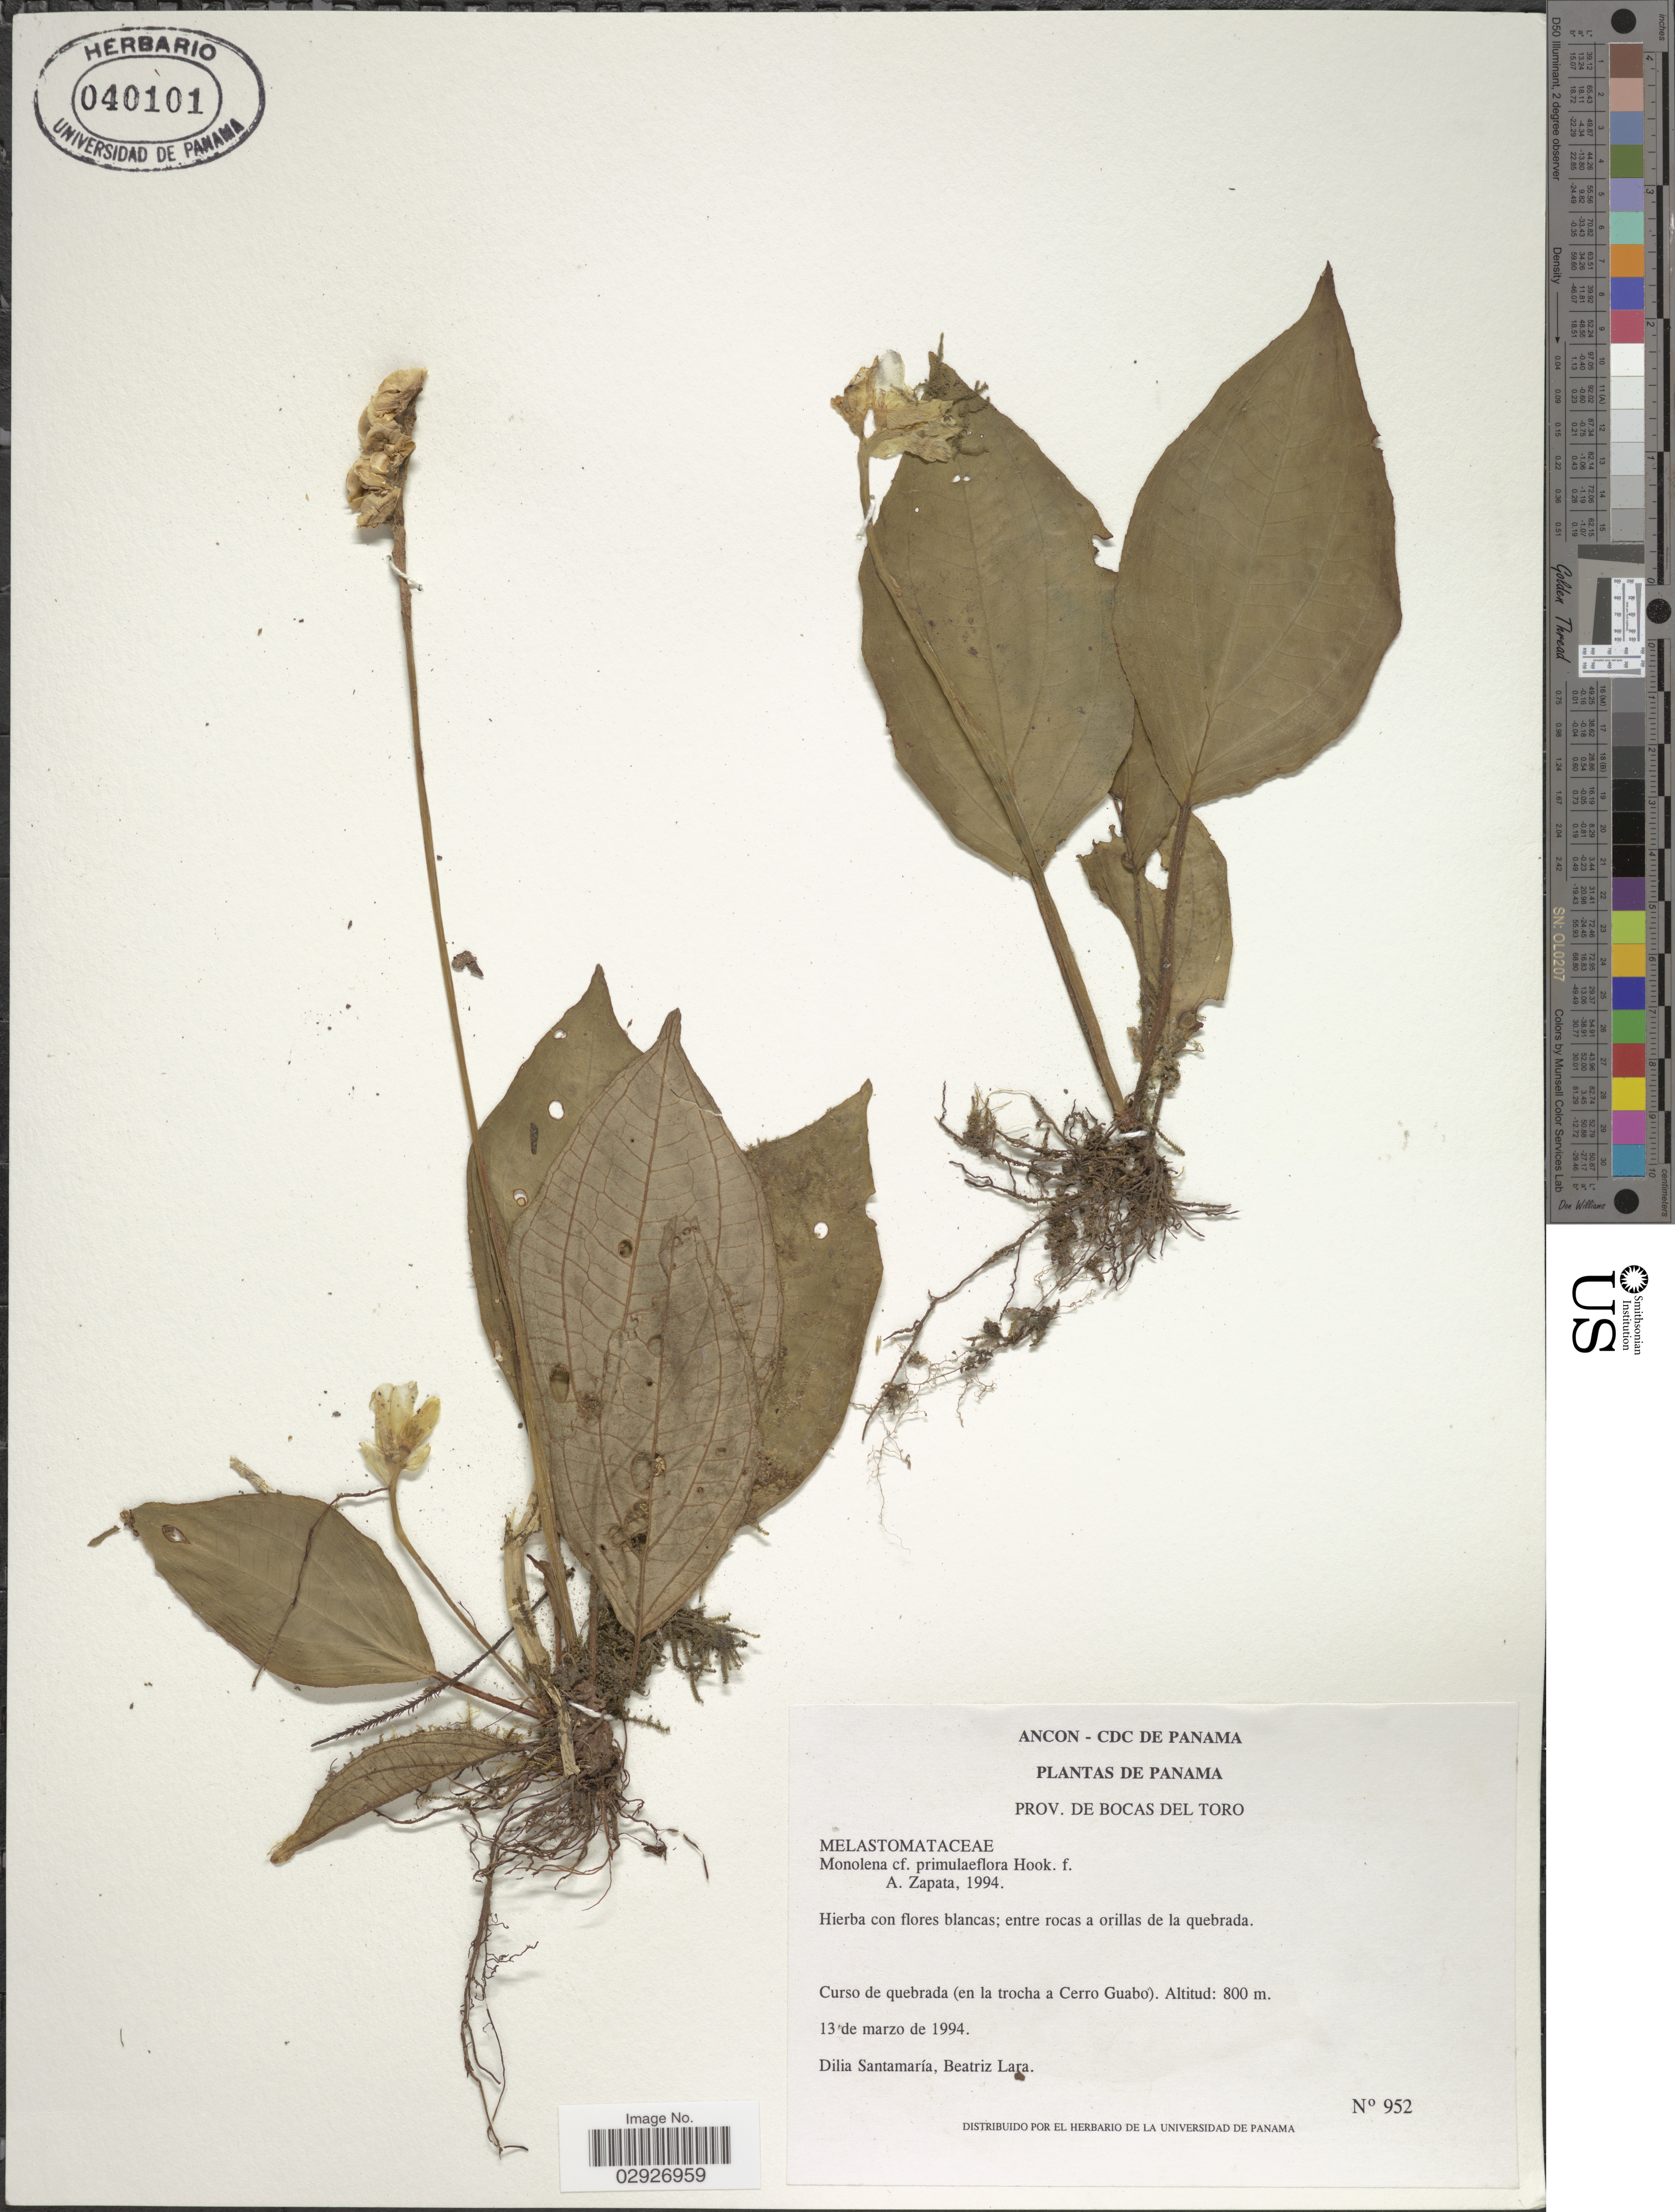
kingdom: Plantae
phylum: Tracheophyta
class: Magnoliopsida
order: Myrtales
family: Melastomataceae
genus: Monolena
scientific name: Monolena primulaeflora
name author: Hook. f.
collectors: D. Santamaria & B. Lara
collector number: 952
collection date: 1994-03-13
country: Panama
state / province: Bocas del Toro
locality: Prov. de Bocas del Toro. Curso de quebrada (en la trocha a Cerro Guabo).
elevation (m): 800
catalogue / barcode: US 40101